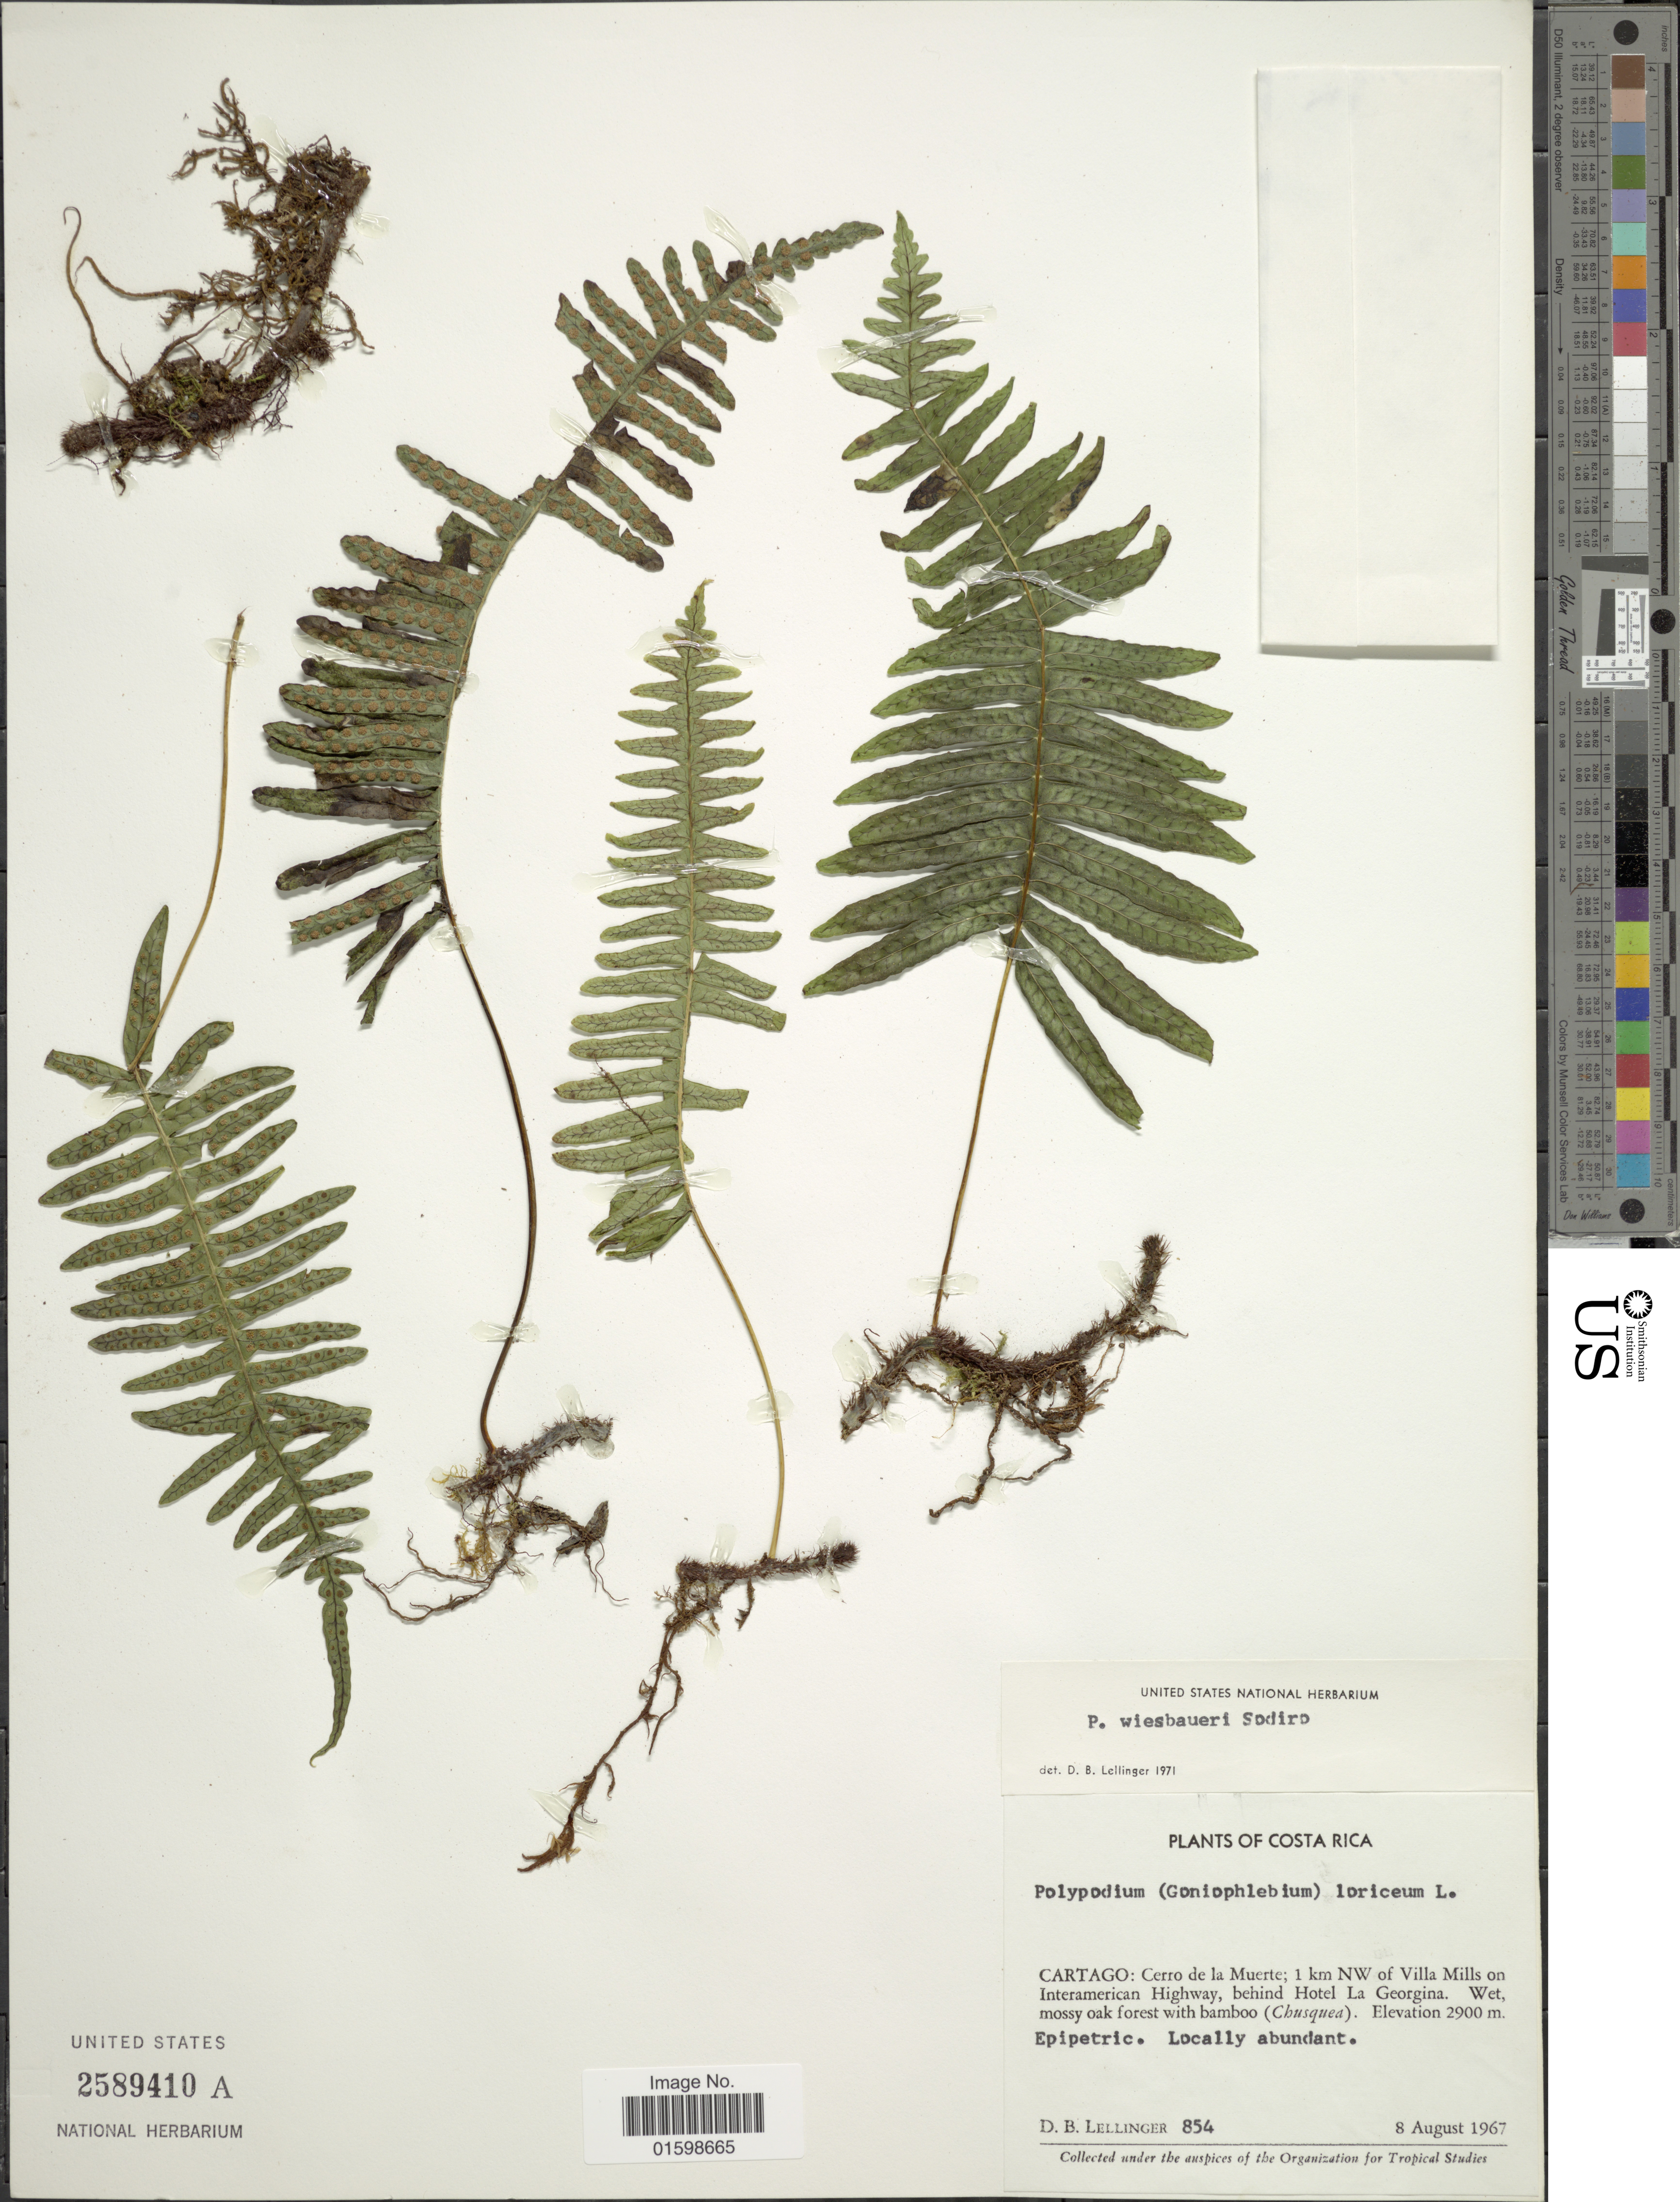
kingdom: Plantae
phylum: Tracheophyta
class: Polypodiopsida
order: Polypodiales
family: Polypodiaceae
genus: Pleopeltis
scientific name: Pleopeltis wiesbaurii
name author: (Sodiro) Lellinger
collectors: D. B. Lellinger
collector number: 854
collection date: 1967-08-08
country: Costa Rica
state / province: Cartago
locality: Cerro de la Muerte; 1 km NW of Villa Mills on Interamerican Highway, behind Hotel La Georgina, wet mossy oak forest with bamboo (Chusquea)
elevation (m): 2900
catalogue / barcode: US 2589410A